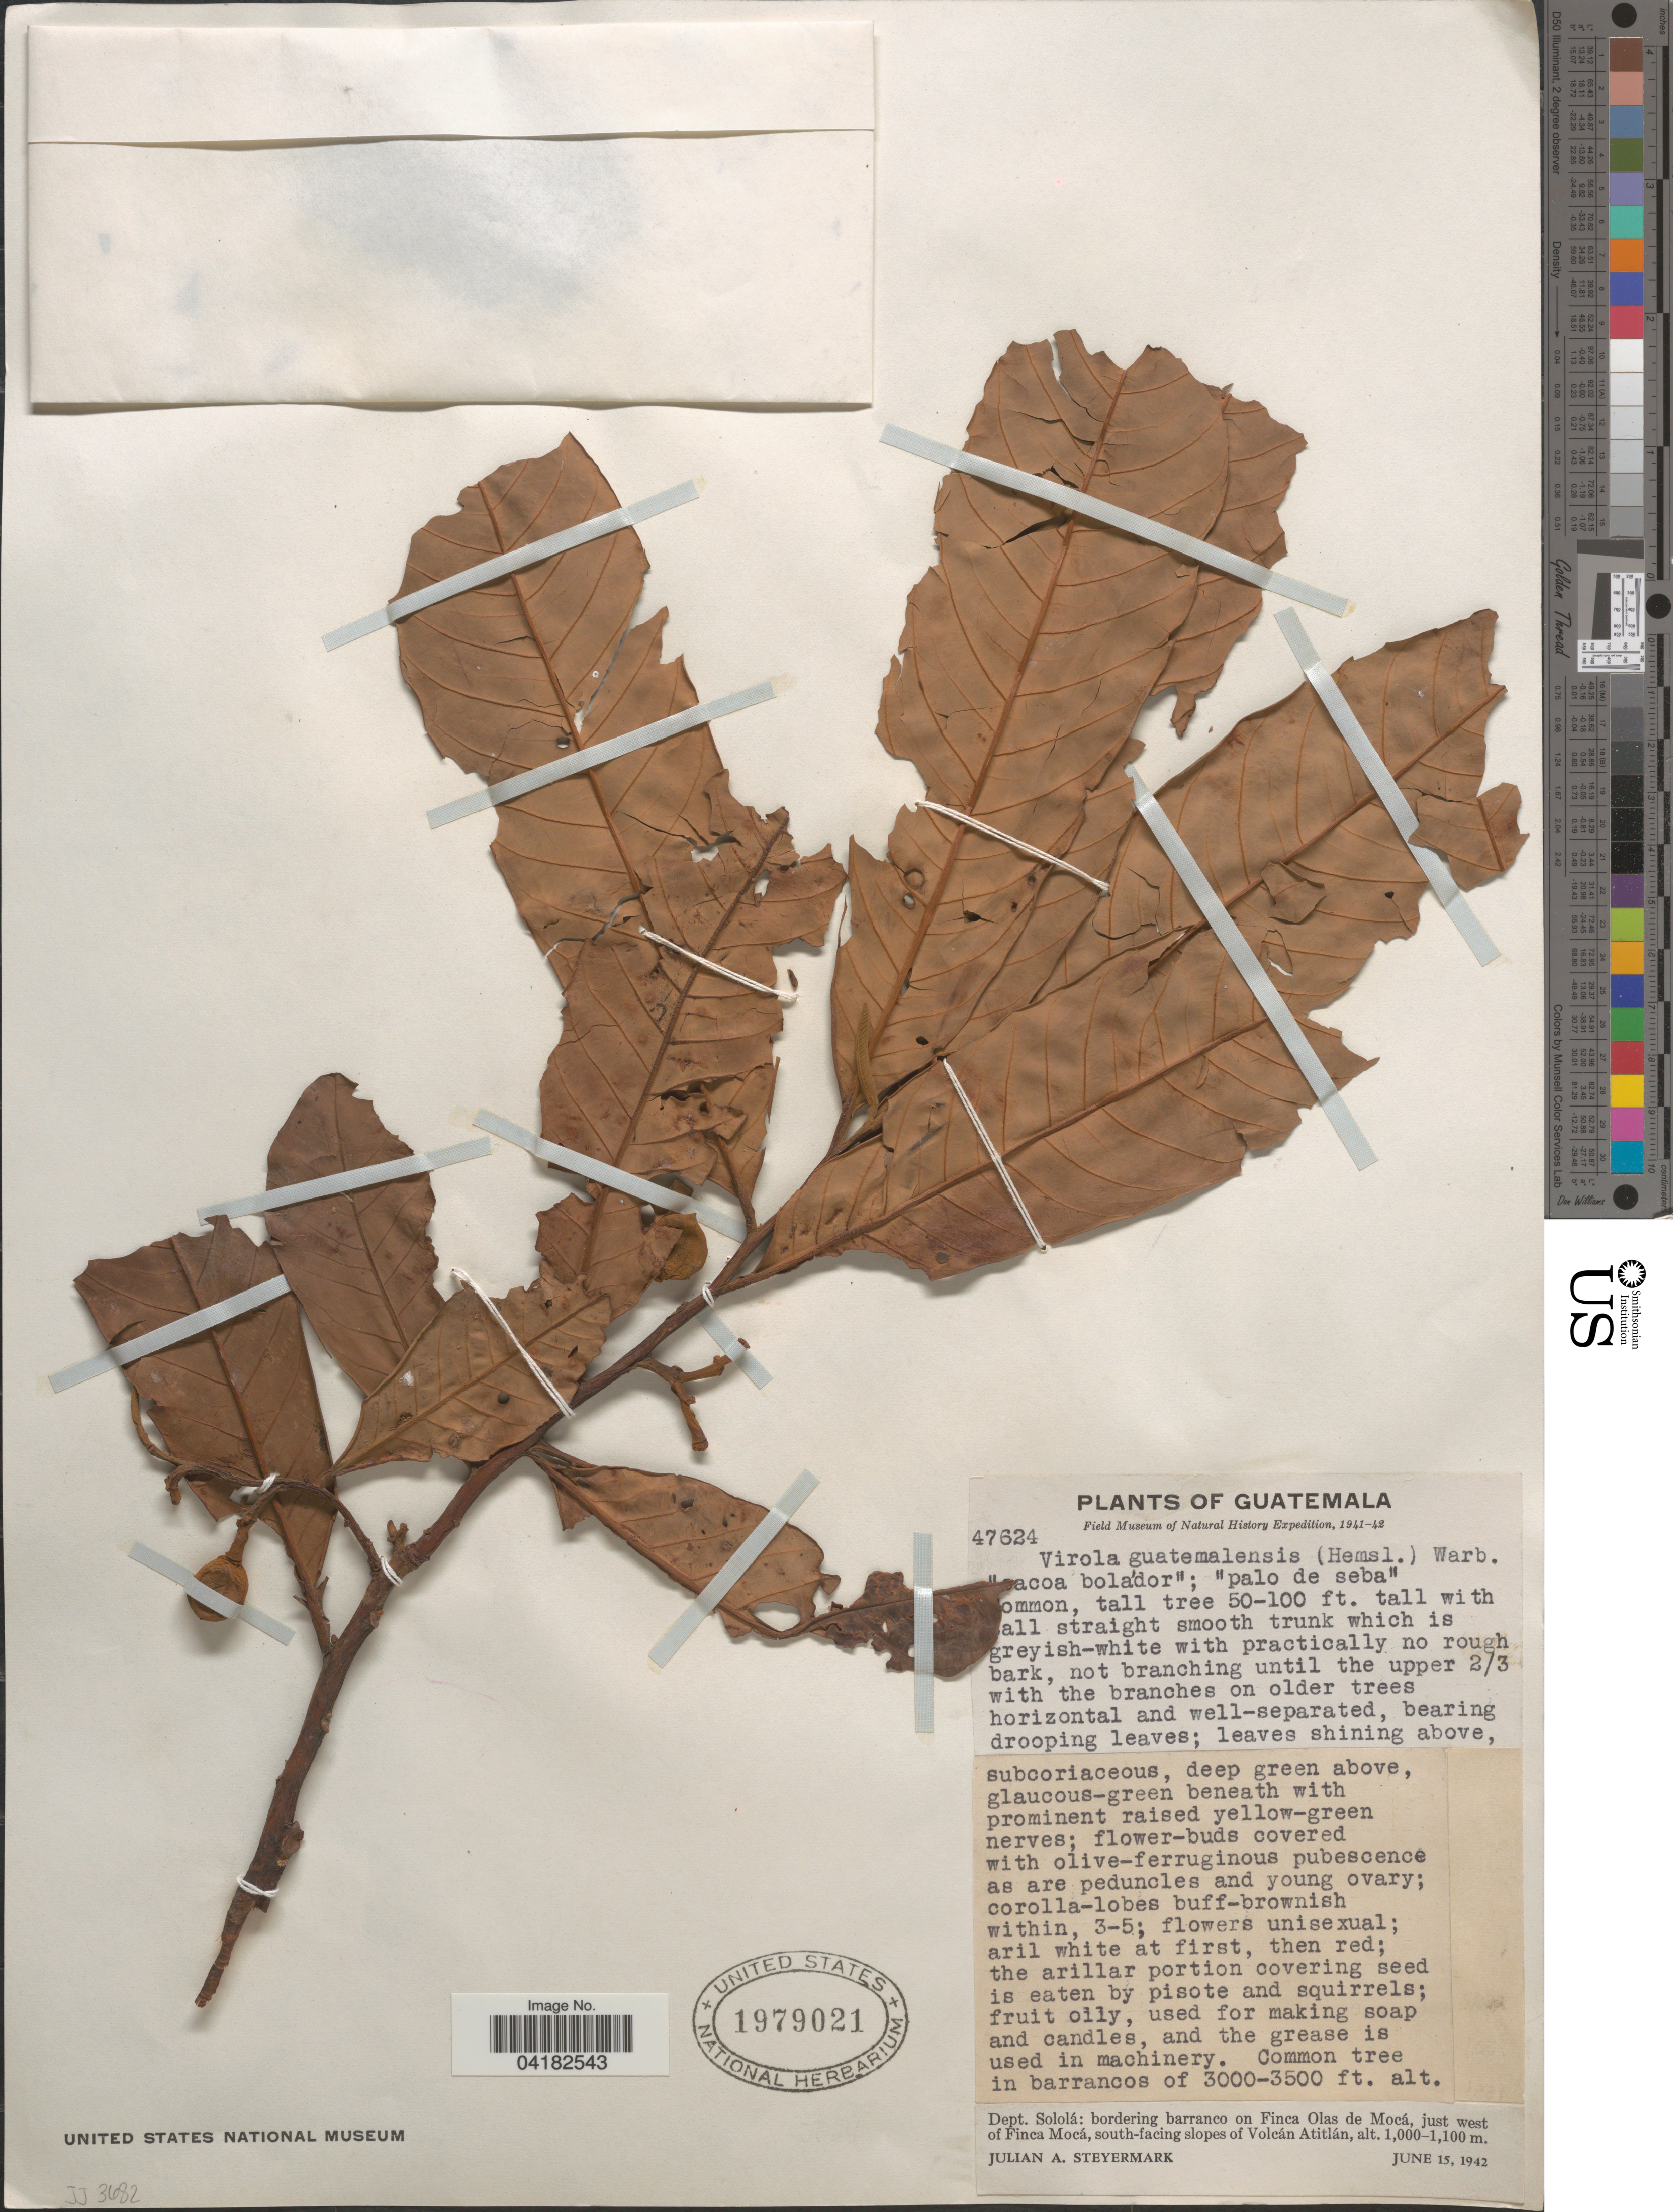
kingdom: Plantae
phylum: Tracheophyta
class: Magnoliopsida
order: Magnoliales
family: Myristicaceae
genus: Virola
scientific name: Virola guatemalensis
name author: (Hemsl.) Warb.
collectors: J. Steyermark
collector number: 47624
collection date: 1942-06-15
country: Guatemala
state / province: Solola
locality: Field Museum of Natural History Expedition, 1941-42. Dept. Sololá: bordering barranco on Finca Olas de Mocá, just west of Finca Mocá, south-facing slopes of Volcán Atitlán.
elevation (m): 1000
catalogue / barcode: US 1979021